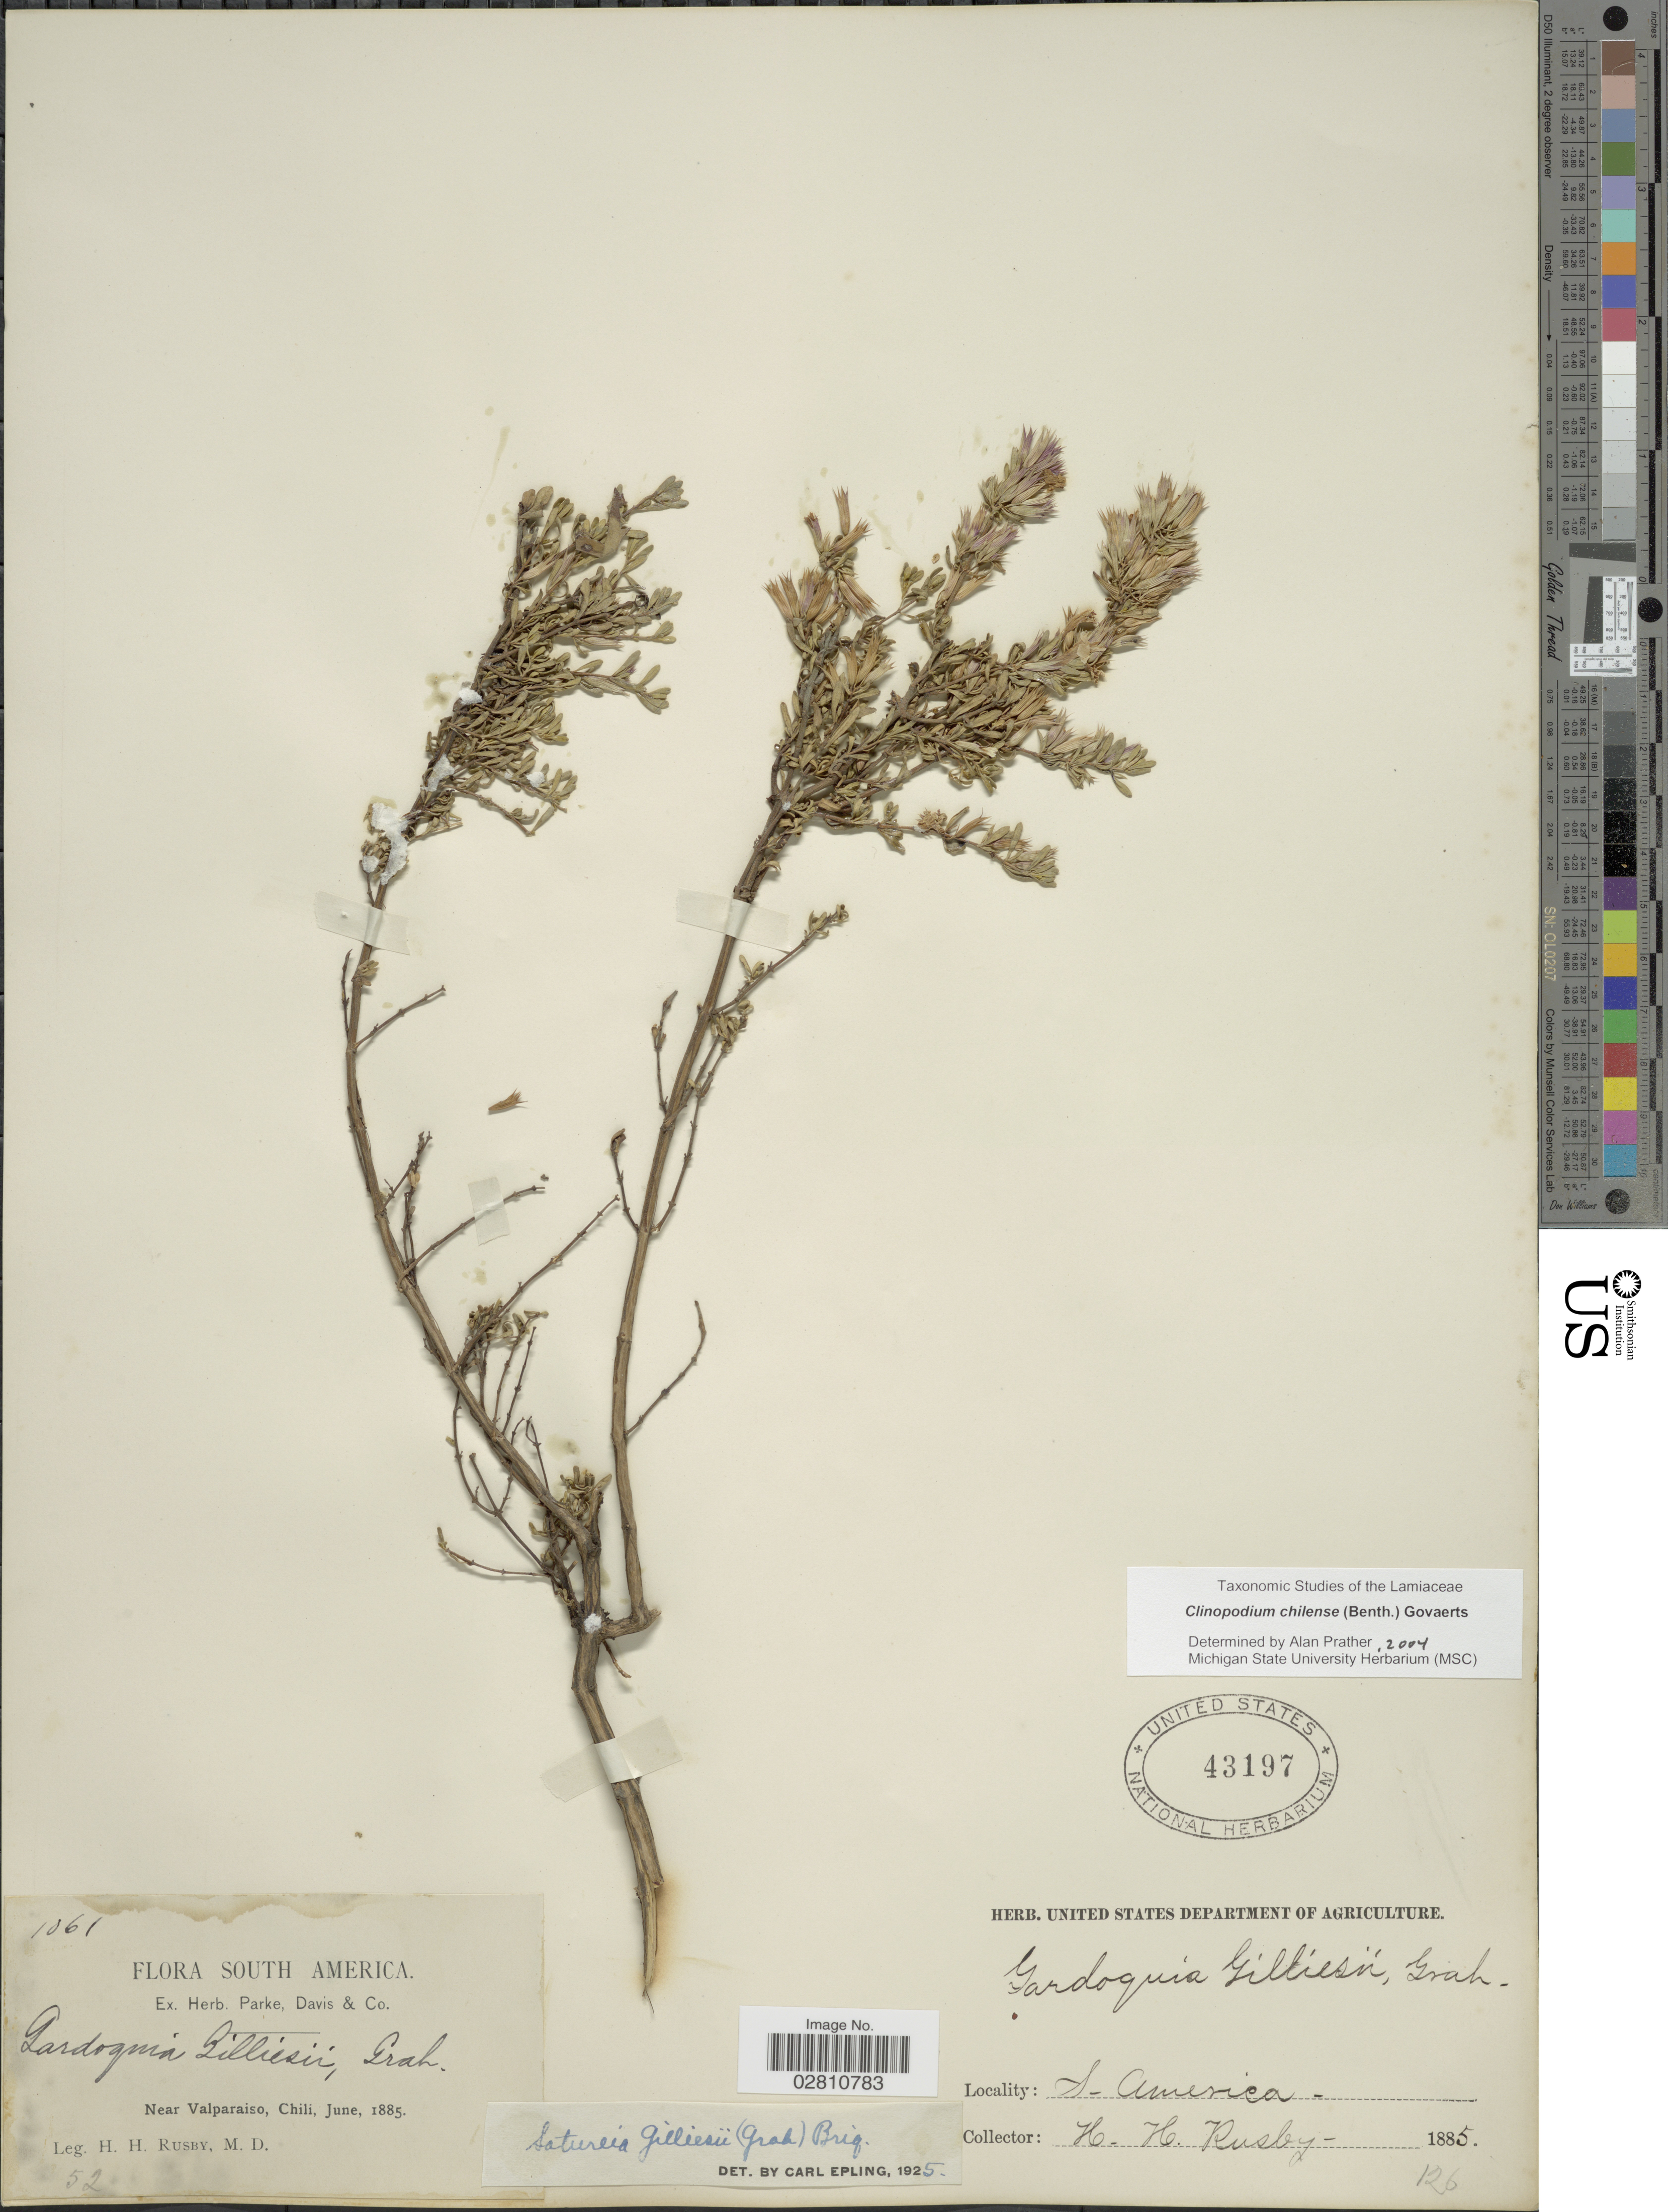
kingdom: Plantae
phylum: Tracheophyta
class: Magnoliopsida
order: Lamiales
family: Lamiaceae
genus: Clinopodium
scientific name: Clinopodium chilense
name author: (Benth.) Govaerts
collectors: H. H. Rusby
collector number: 1061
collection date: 1885-06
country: Chile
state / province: Valparaíso (V)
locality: Near Valparaiso.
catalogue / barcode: US 43197